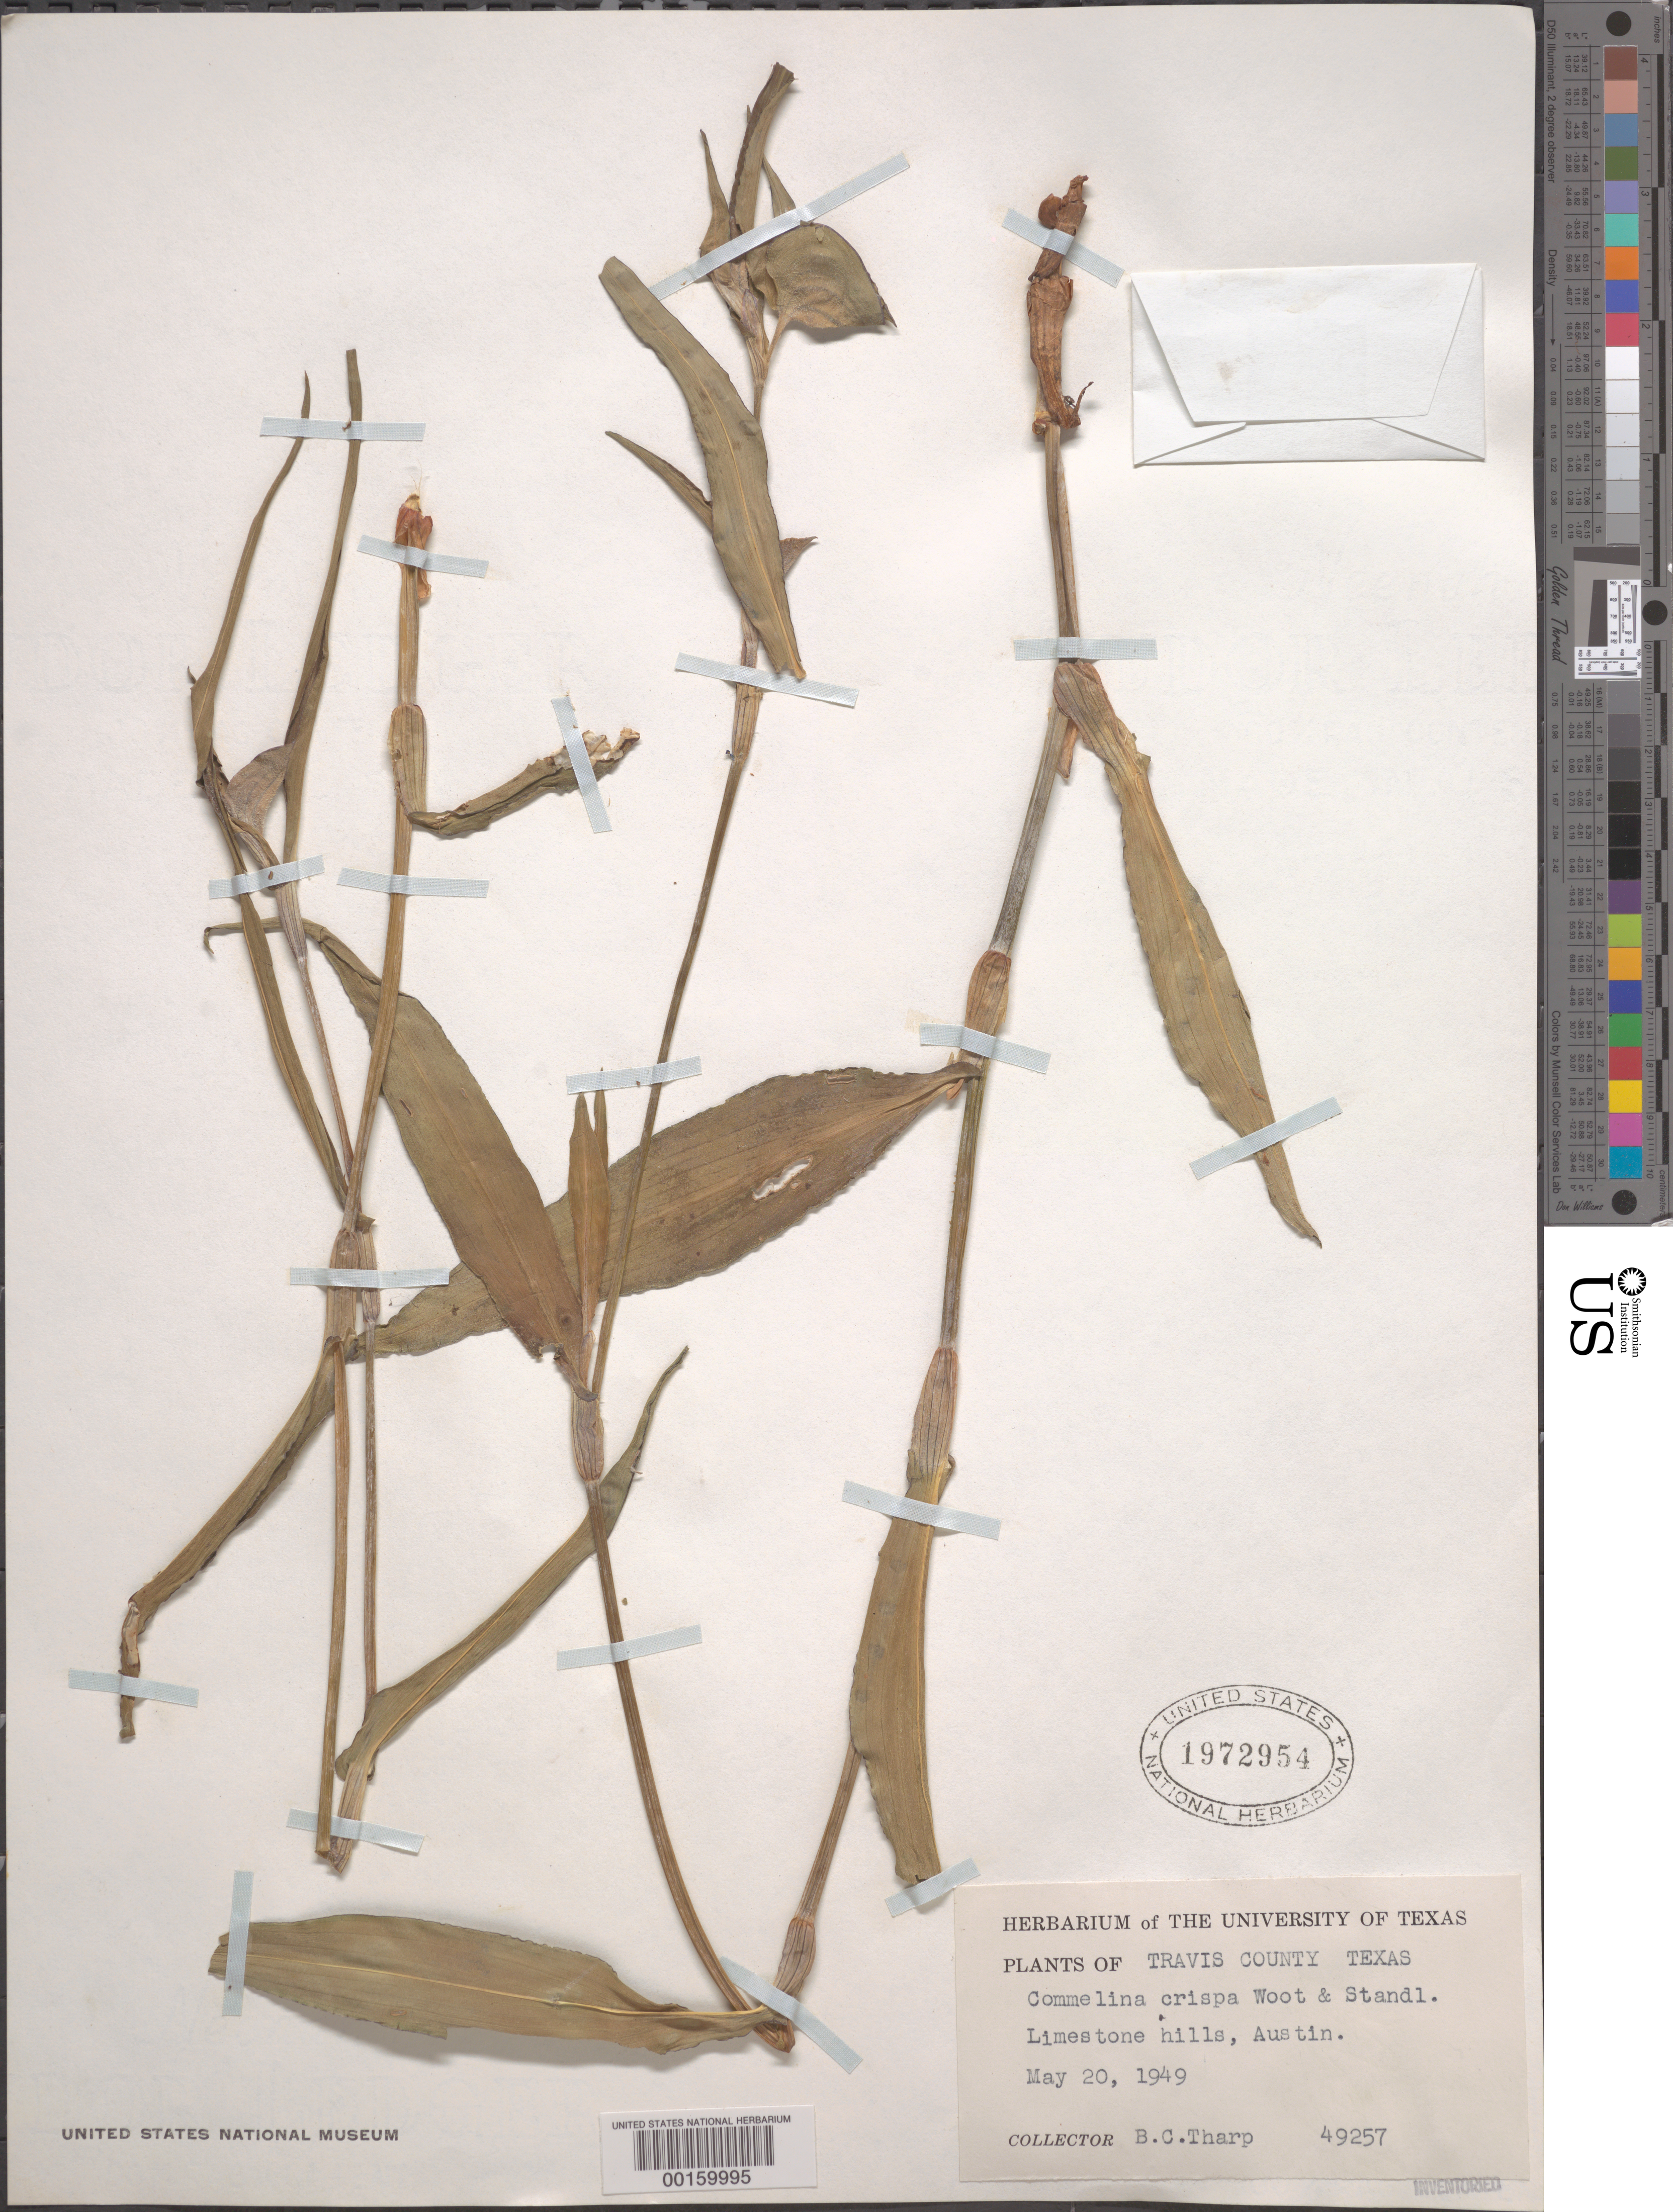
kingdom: Plantae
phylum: Tracheophyta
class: Liliopsida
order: Commelinales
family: Commelinaceae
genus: Commelina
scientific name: Commelina erecta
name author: L.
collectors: B. C. Tharp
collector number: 49257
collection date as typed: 20 May 1949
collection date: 1949-05-20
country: United States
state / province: Texas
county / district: Travis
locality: Austin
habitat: Limestone hills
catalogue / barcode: US 1972954